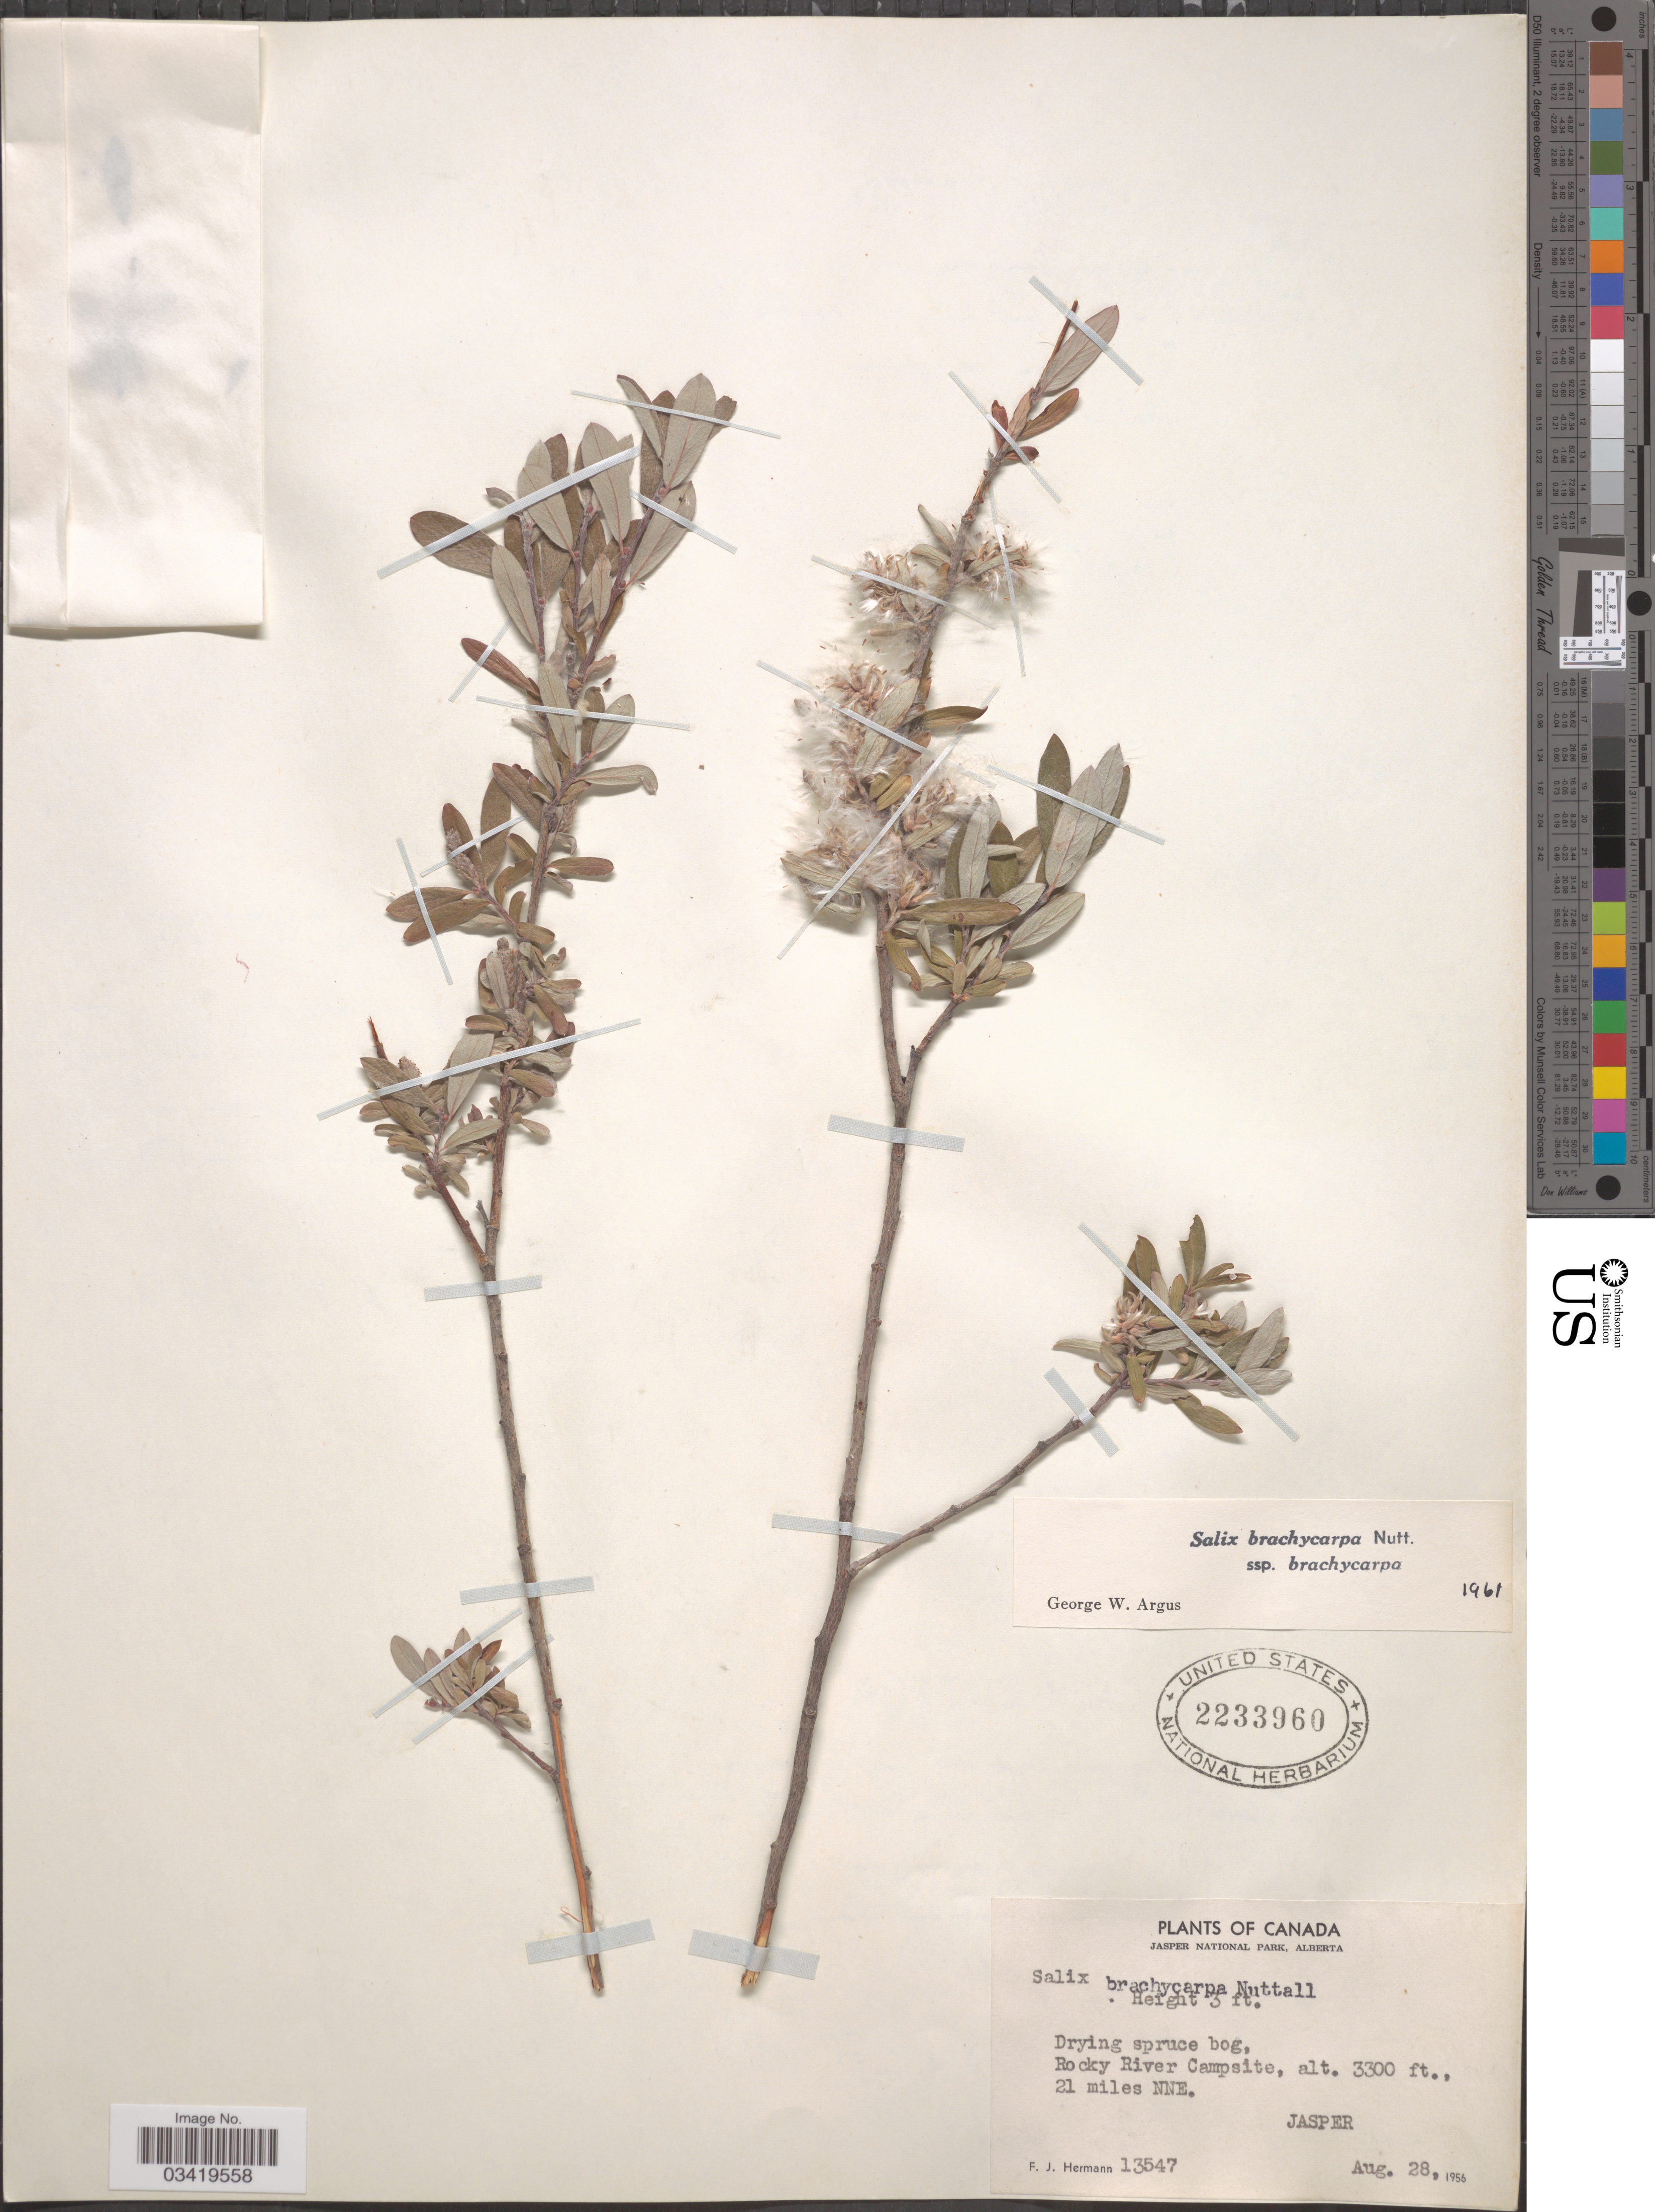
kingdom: Plantae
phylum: Tracheophyta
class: Magnoliopsida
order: Malpighiales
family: Salicaceae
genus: Salix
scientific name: Salix brachycarpa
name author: Nutt.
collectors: F. J. Hermann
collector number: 13547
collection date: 1956-08-28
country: Canada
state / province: Alberta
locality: Jasper National Park. Rocky River Campsite, 21 miles NNE. Jasper.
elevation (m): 1006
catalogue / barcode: US 2233960